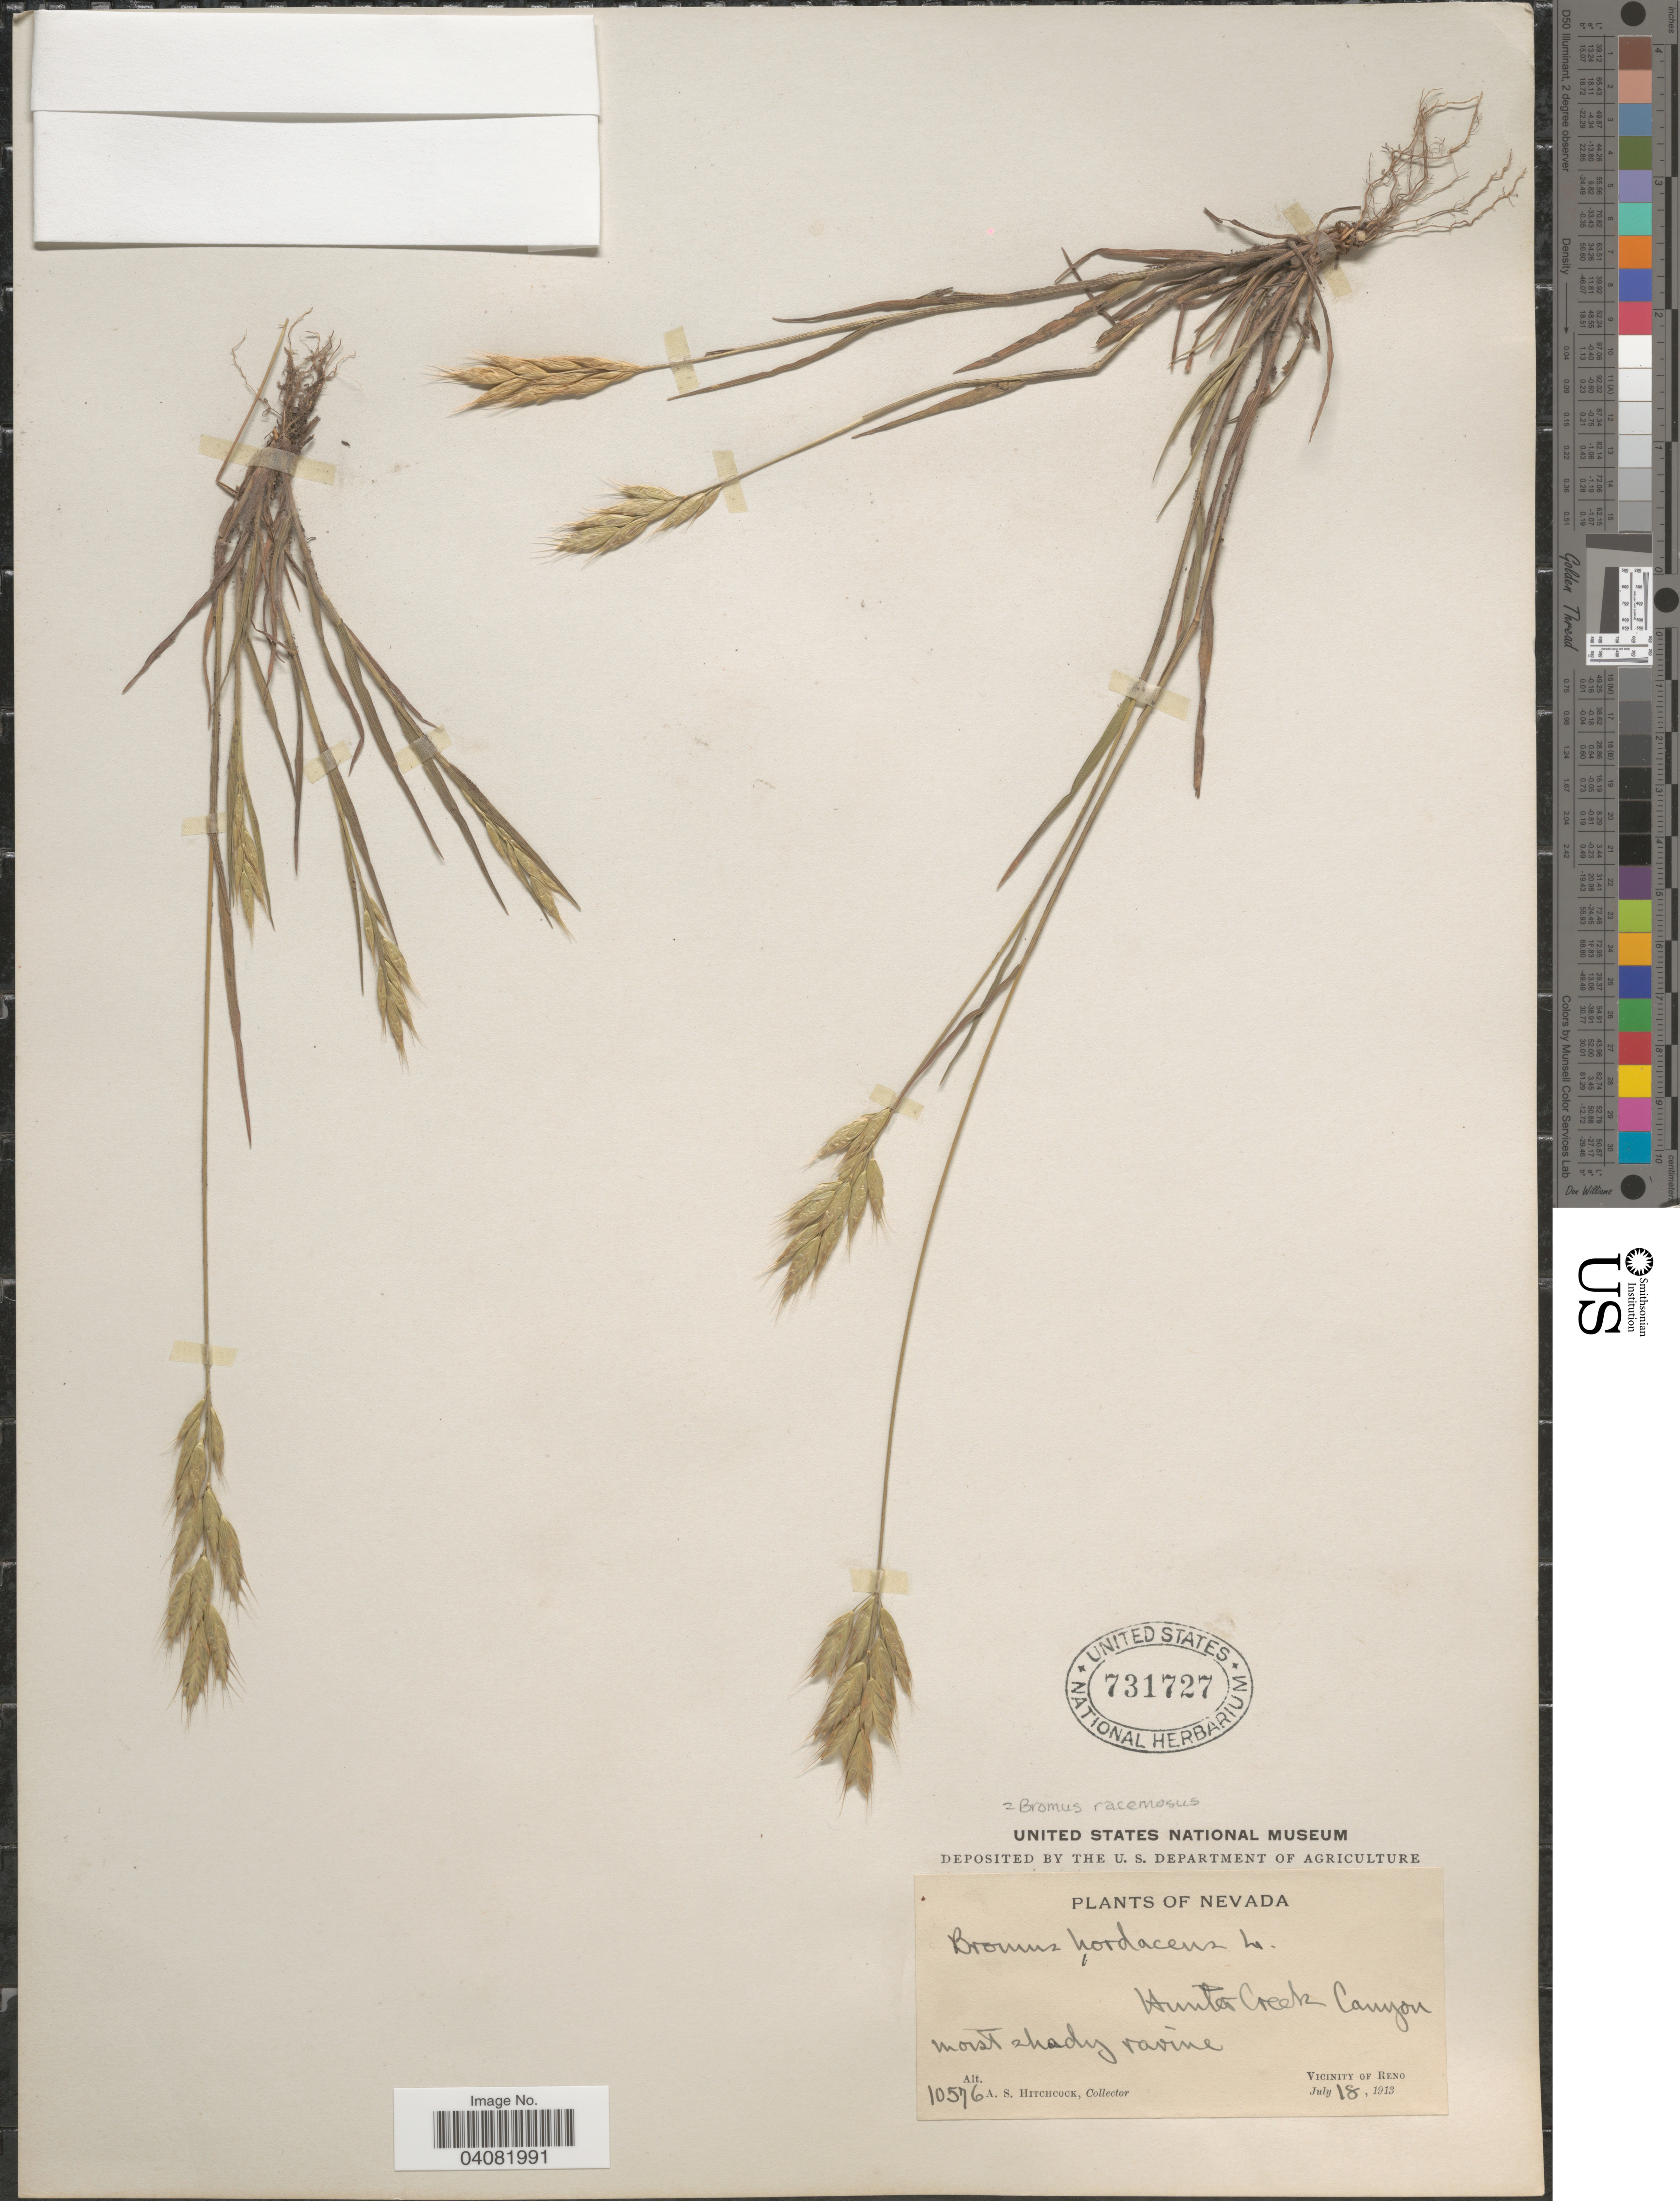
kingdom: Plantae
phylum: Tracheophyta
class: Liliopsida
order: Poales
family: Poaceae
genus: Bromus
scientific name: Bromus hordeaceus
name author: L.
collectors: A. S. Hitchcock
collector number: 10576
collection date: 1913-07-18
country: United States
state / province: Nevada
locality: Hunter Creek Canyon. Moist shady ravine. Vicinity of Reno.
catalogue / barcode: US 731727